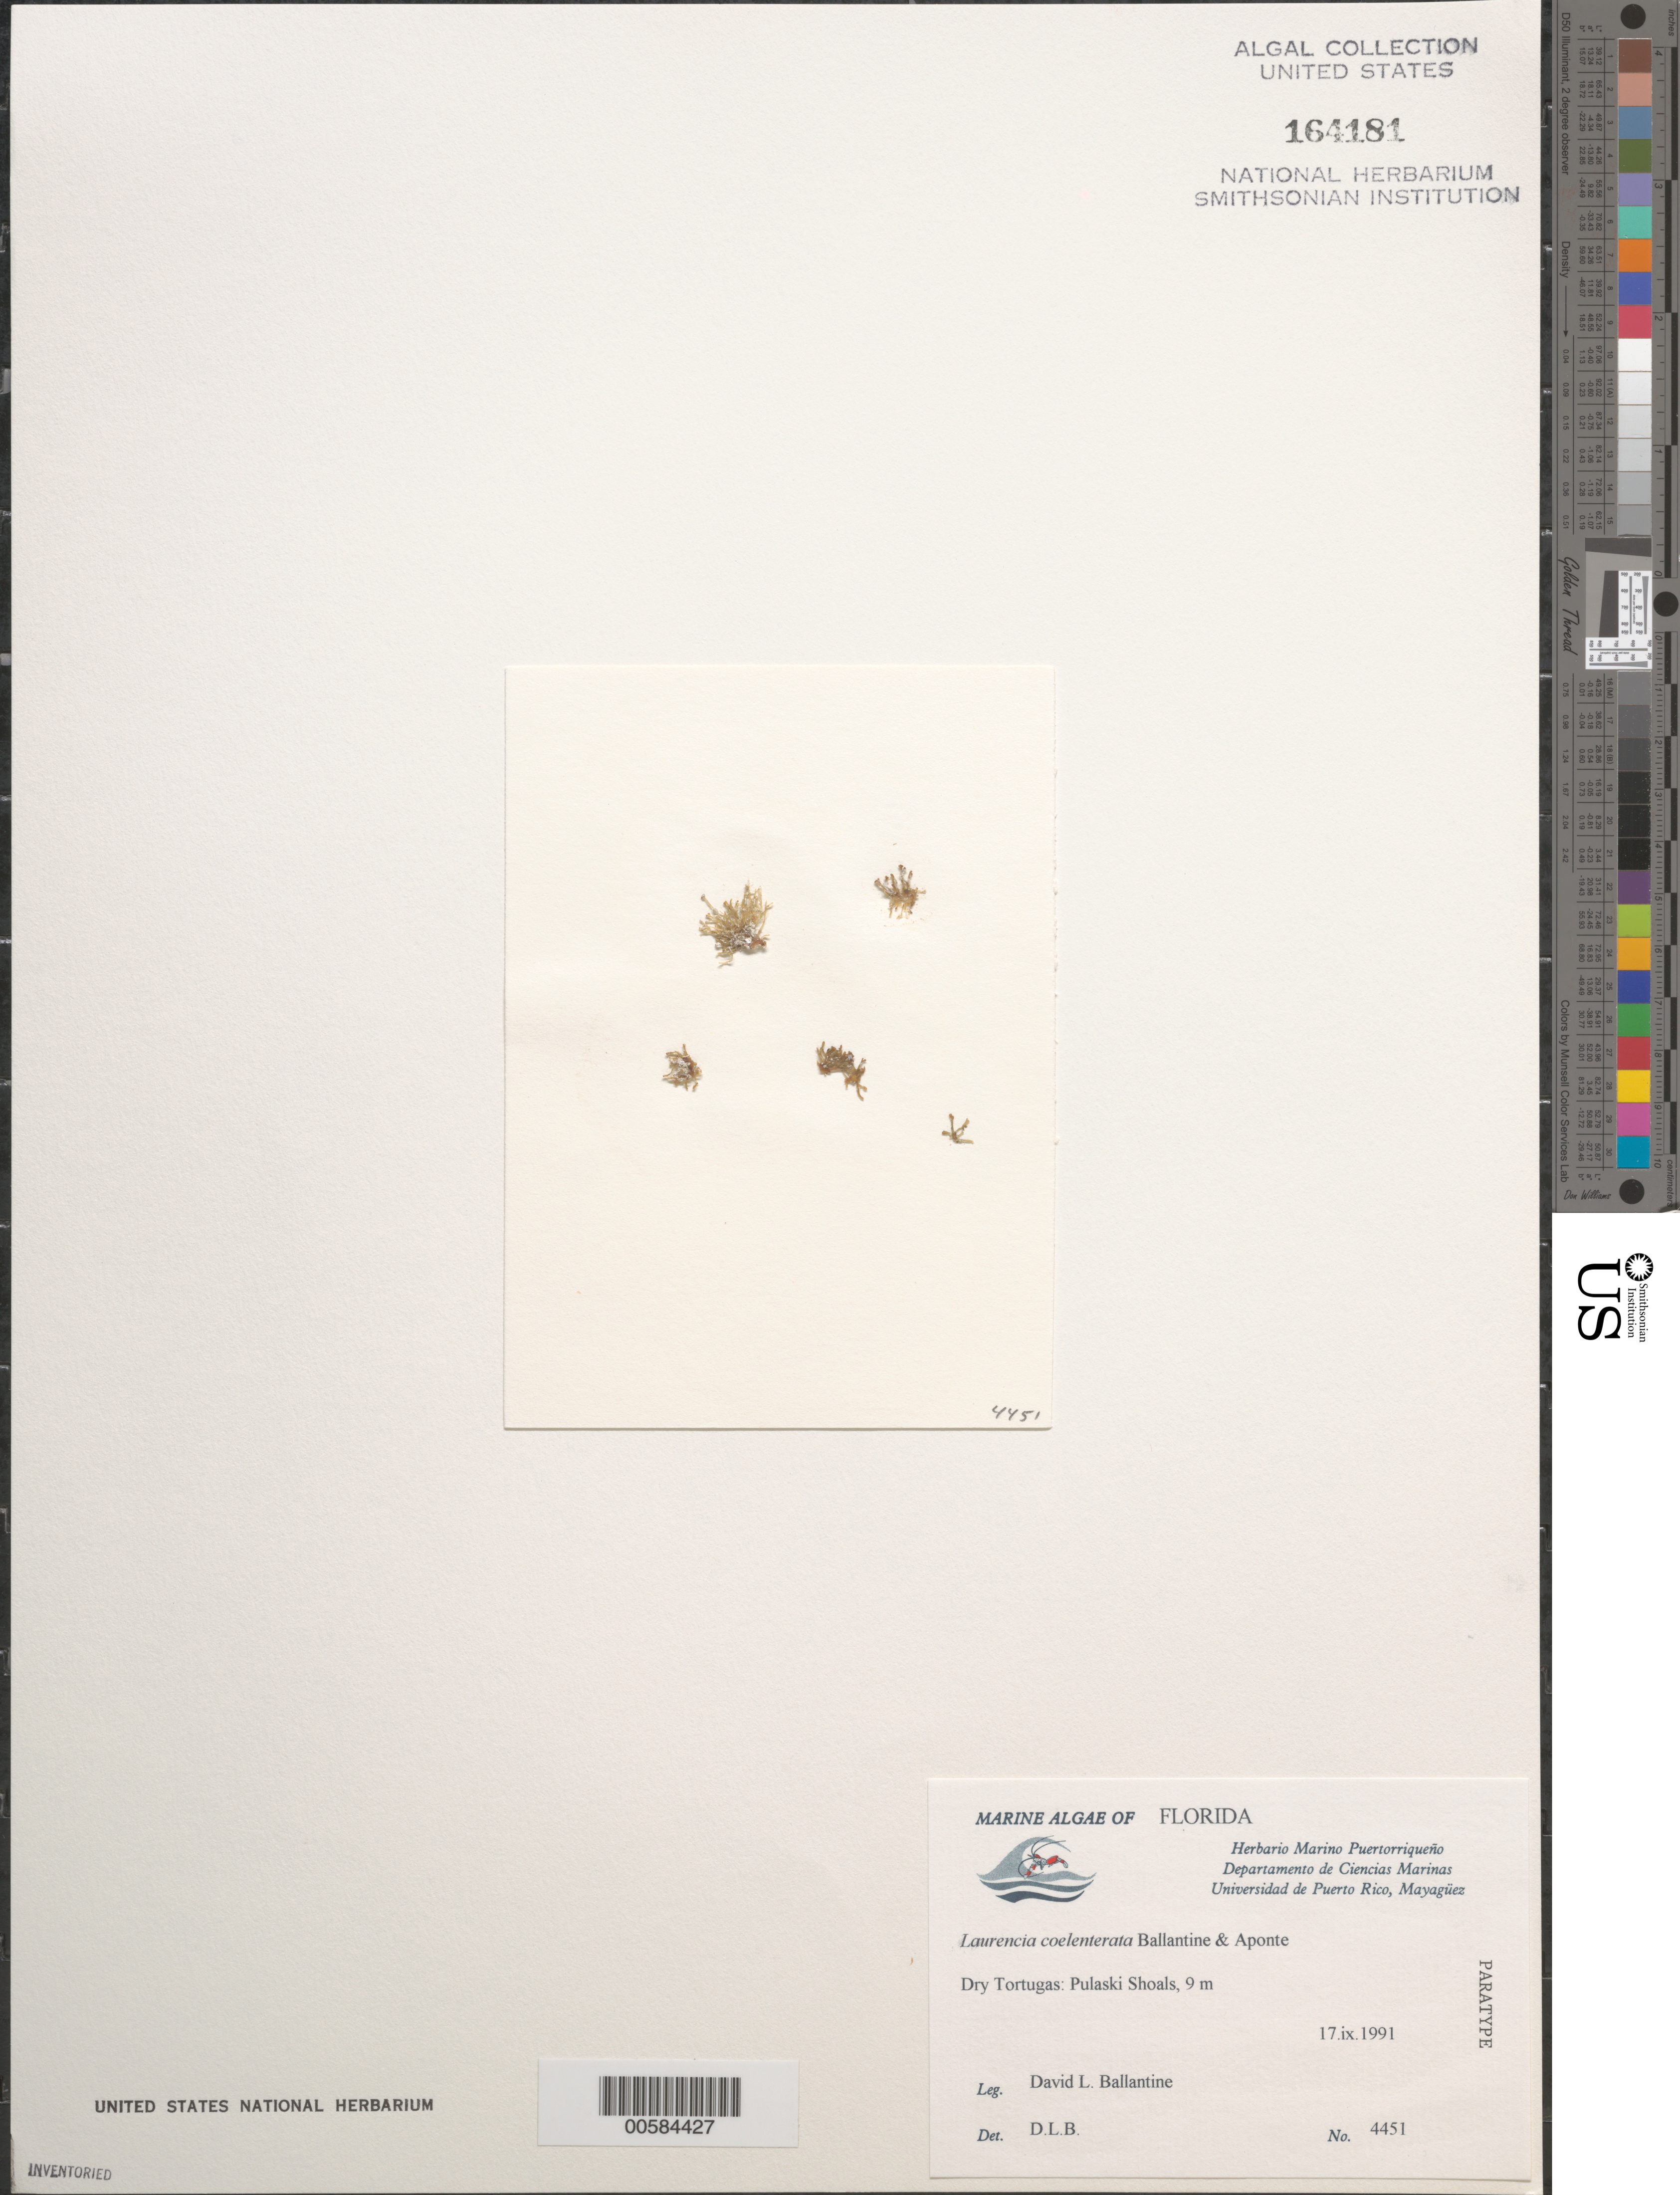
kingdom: Plantae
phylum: Rhodophyta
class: Florideophyceae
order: Ceramiales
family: Rhodomelaceae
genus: Osmundea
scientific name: Osmundea coelenterata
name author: (D.L.Ballantine & N.E.Aponte) M.T. Fujii et al.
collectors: D.L. Ballantine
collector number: DLB 4451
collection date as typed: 17 Sep 1991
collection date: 1991-09-17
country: United States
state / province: Florida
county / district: Monroe County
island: Dry Tortugas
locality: Pulaski Shoals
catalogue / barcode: US 164181